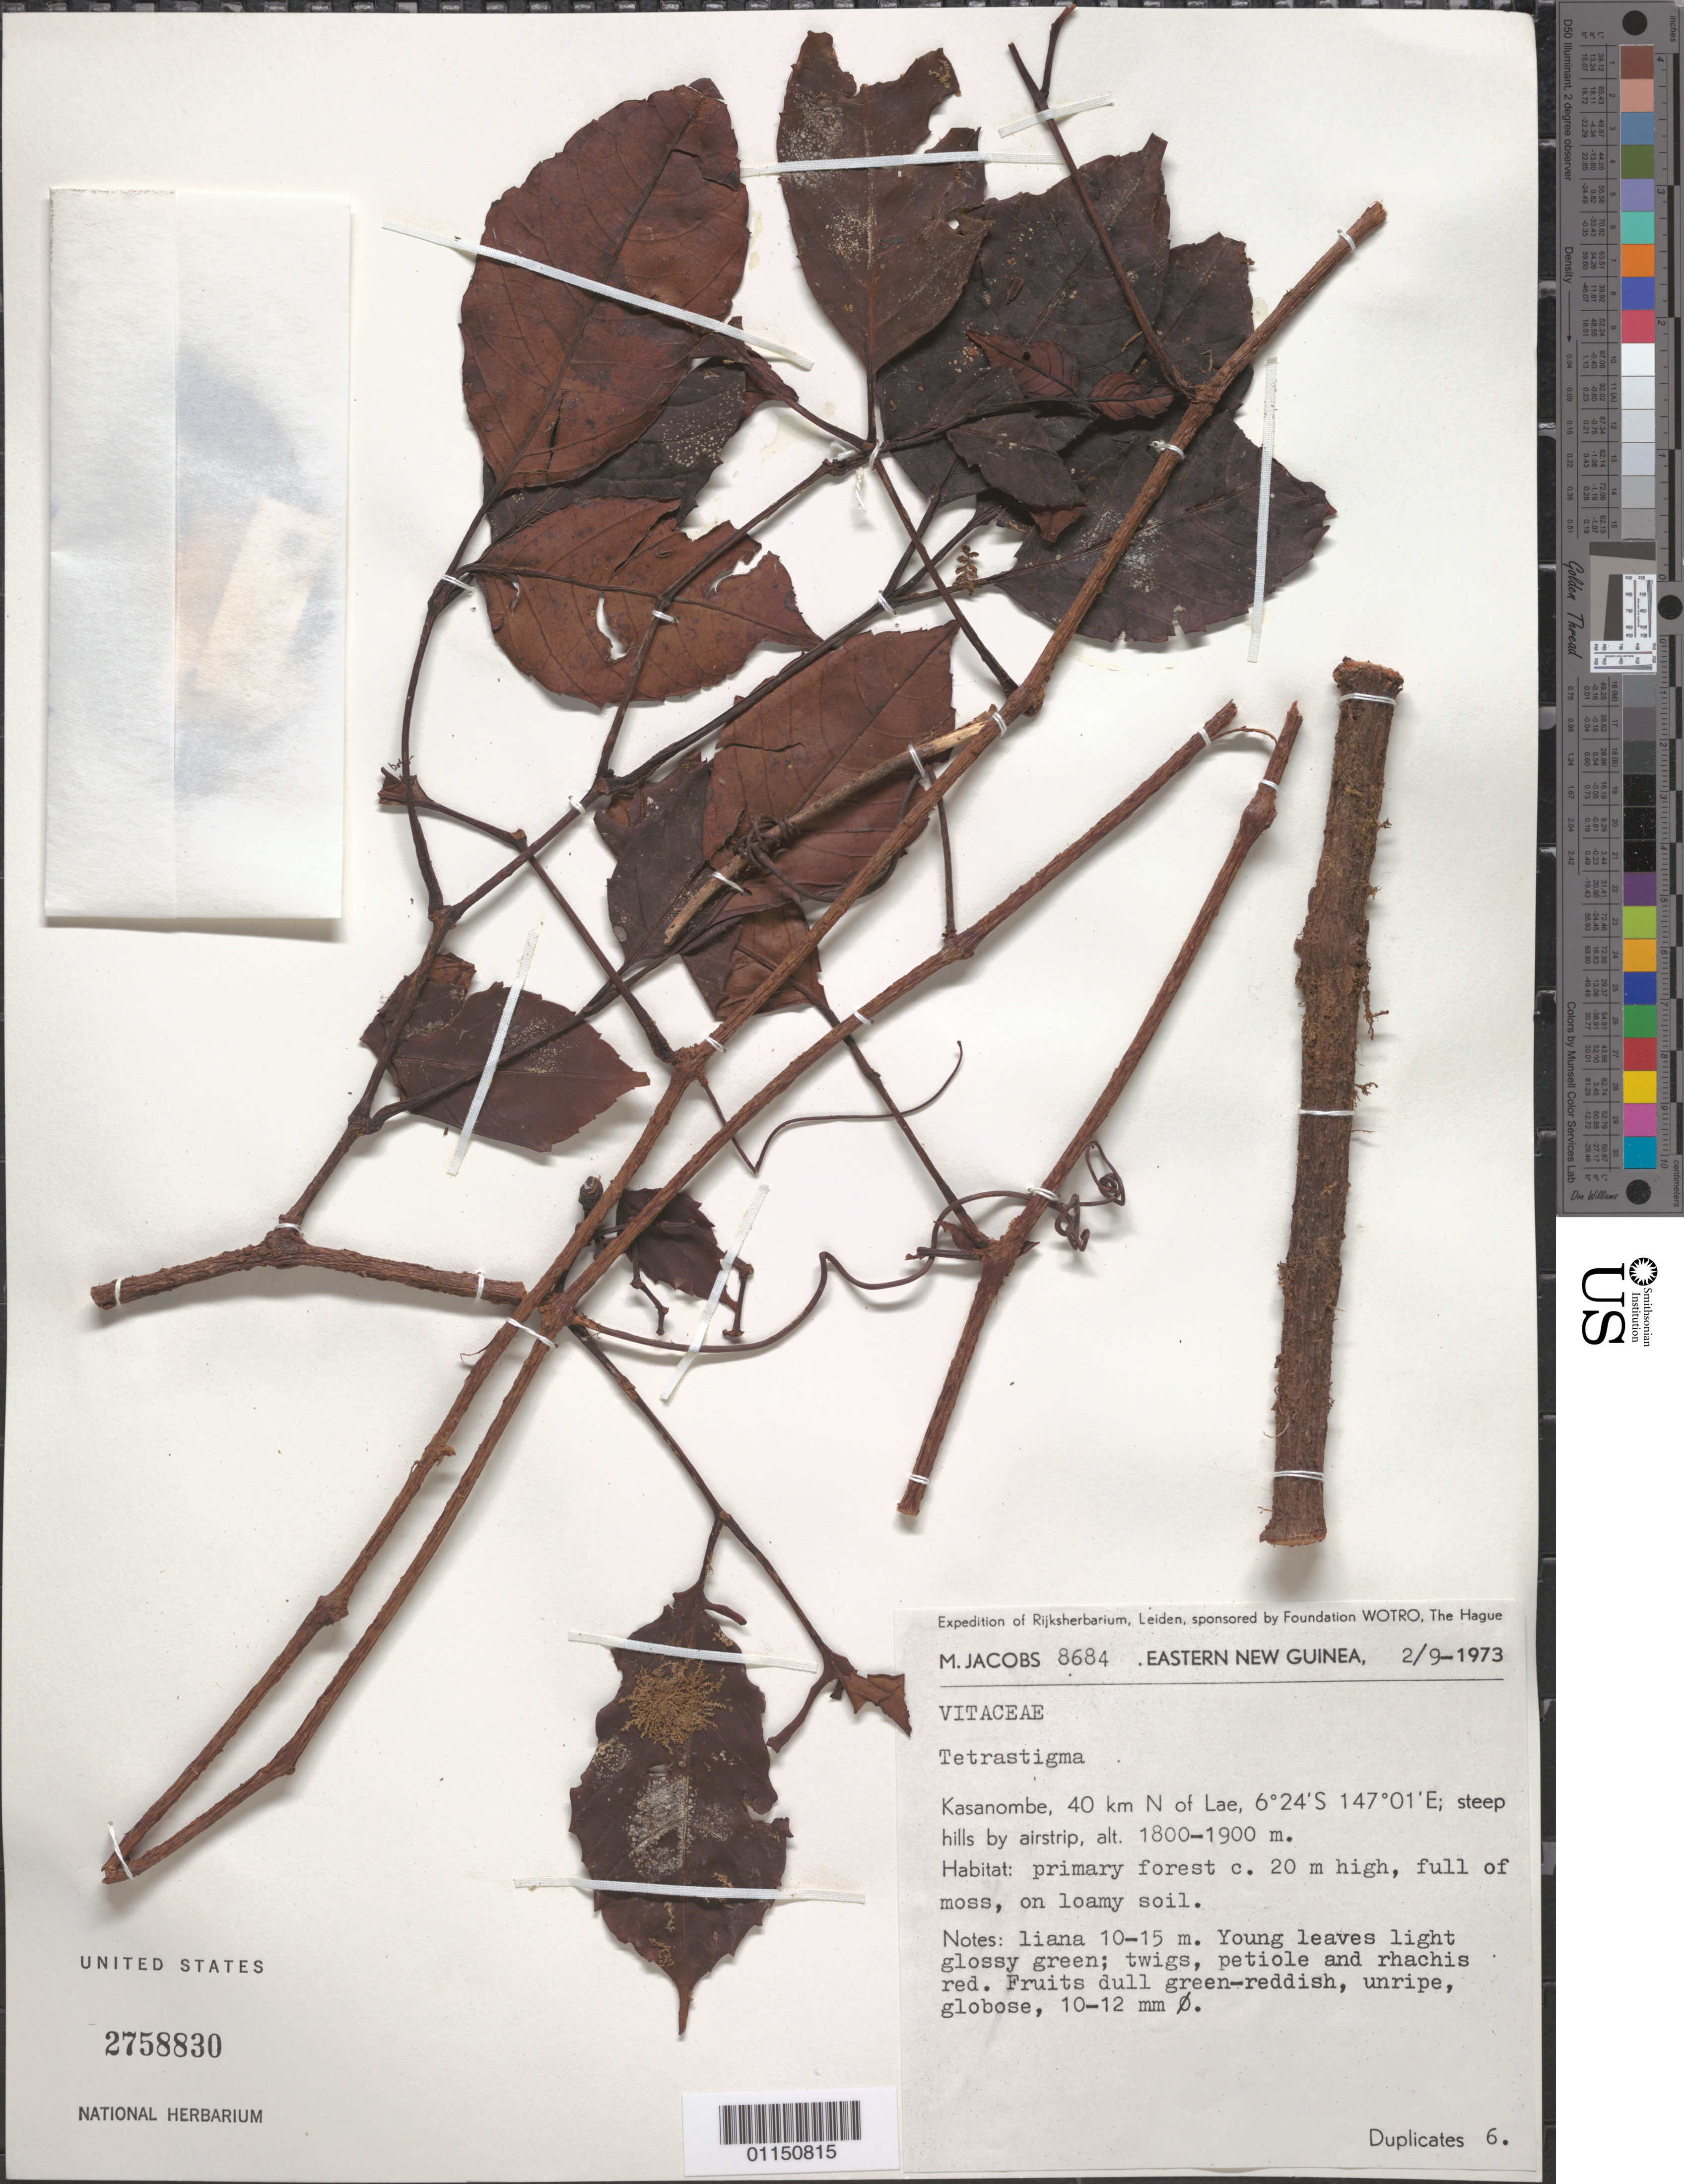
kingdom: Plantae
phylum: Tracheophyta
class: Magnoliopsida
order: Vitales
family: Vitaceae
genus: Tetrastigma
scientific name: Tetrastigma sp.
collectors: M. Jacobs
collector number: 8684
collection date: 1973-09-02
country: Papua New Guinea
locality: Kasanombe, 40 km N of Lae.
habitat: Primary forest. On loamy soil. Liana.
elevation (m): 1800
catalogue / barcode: US 2758830